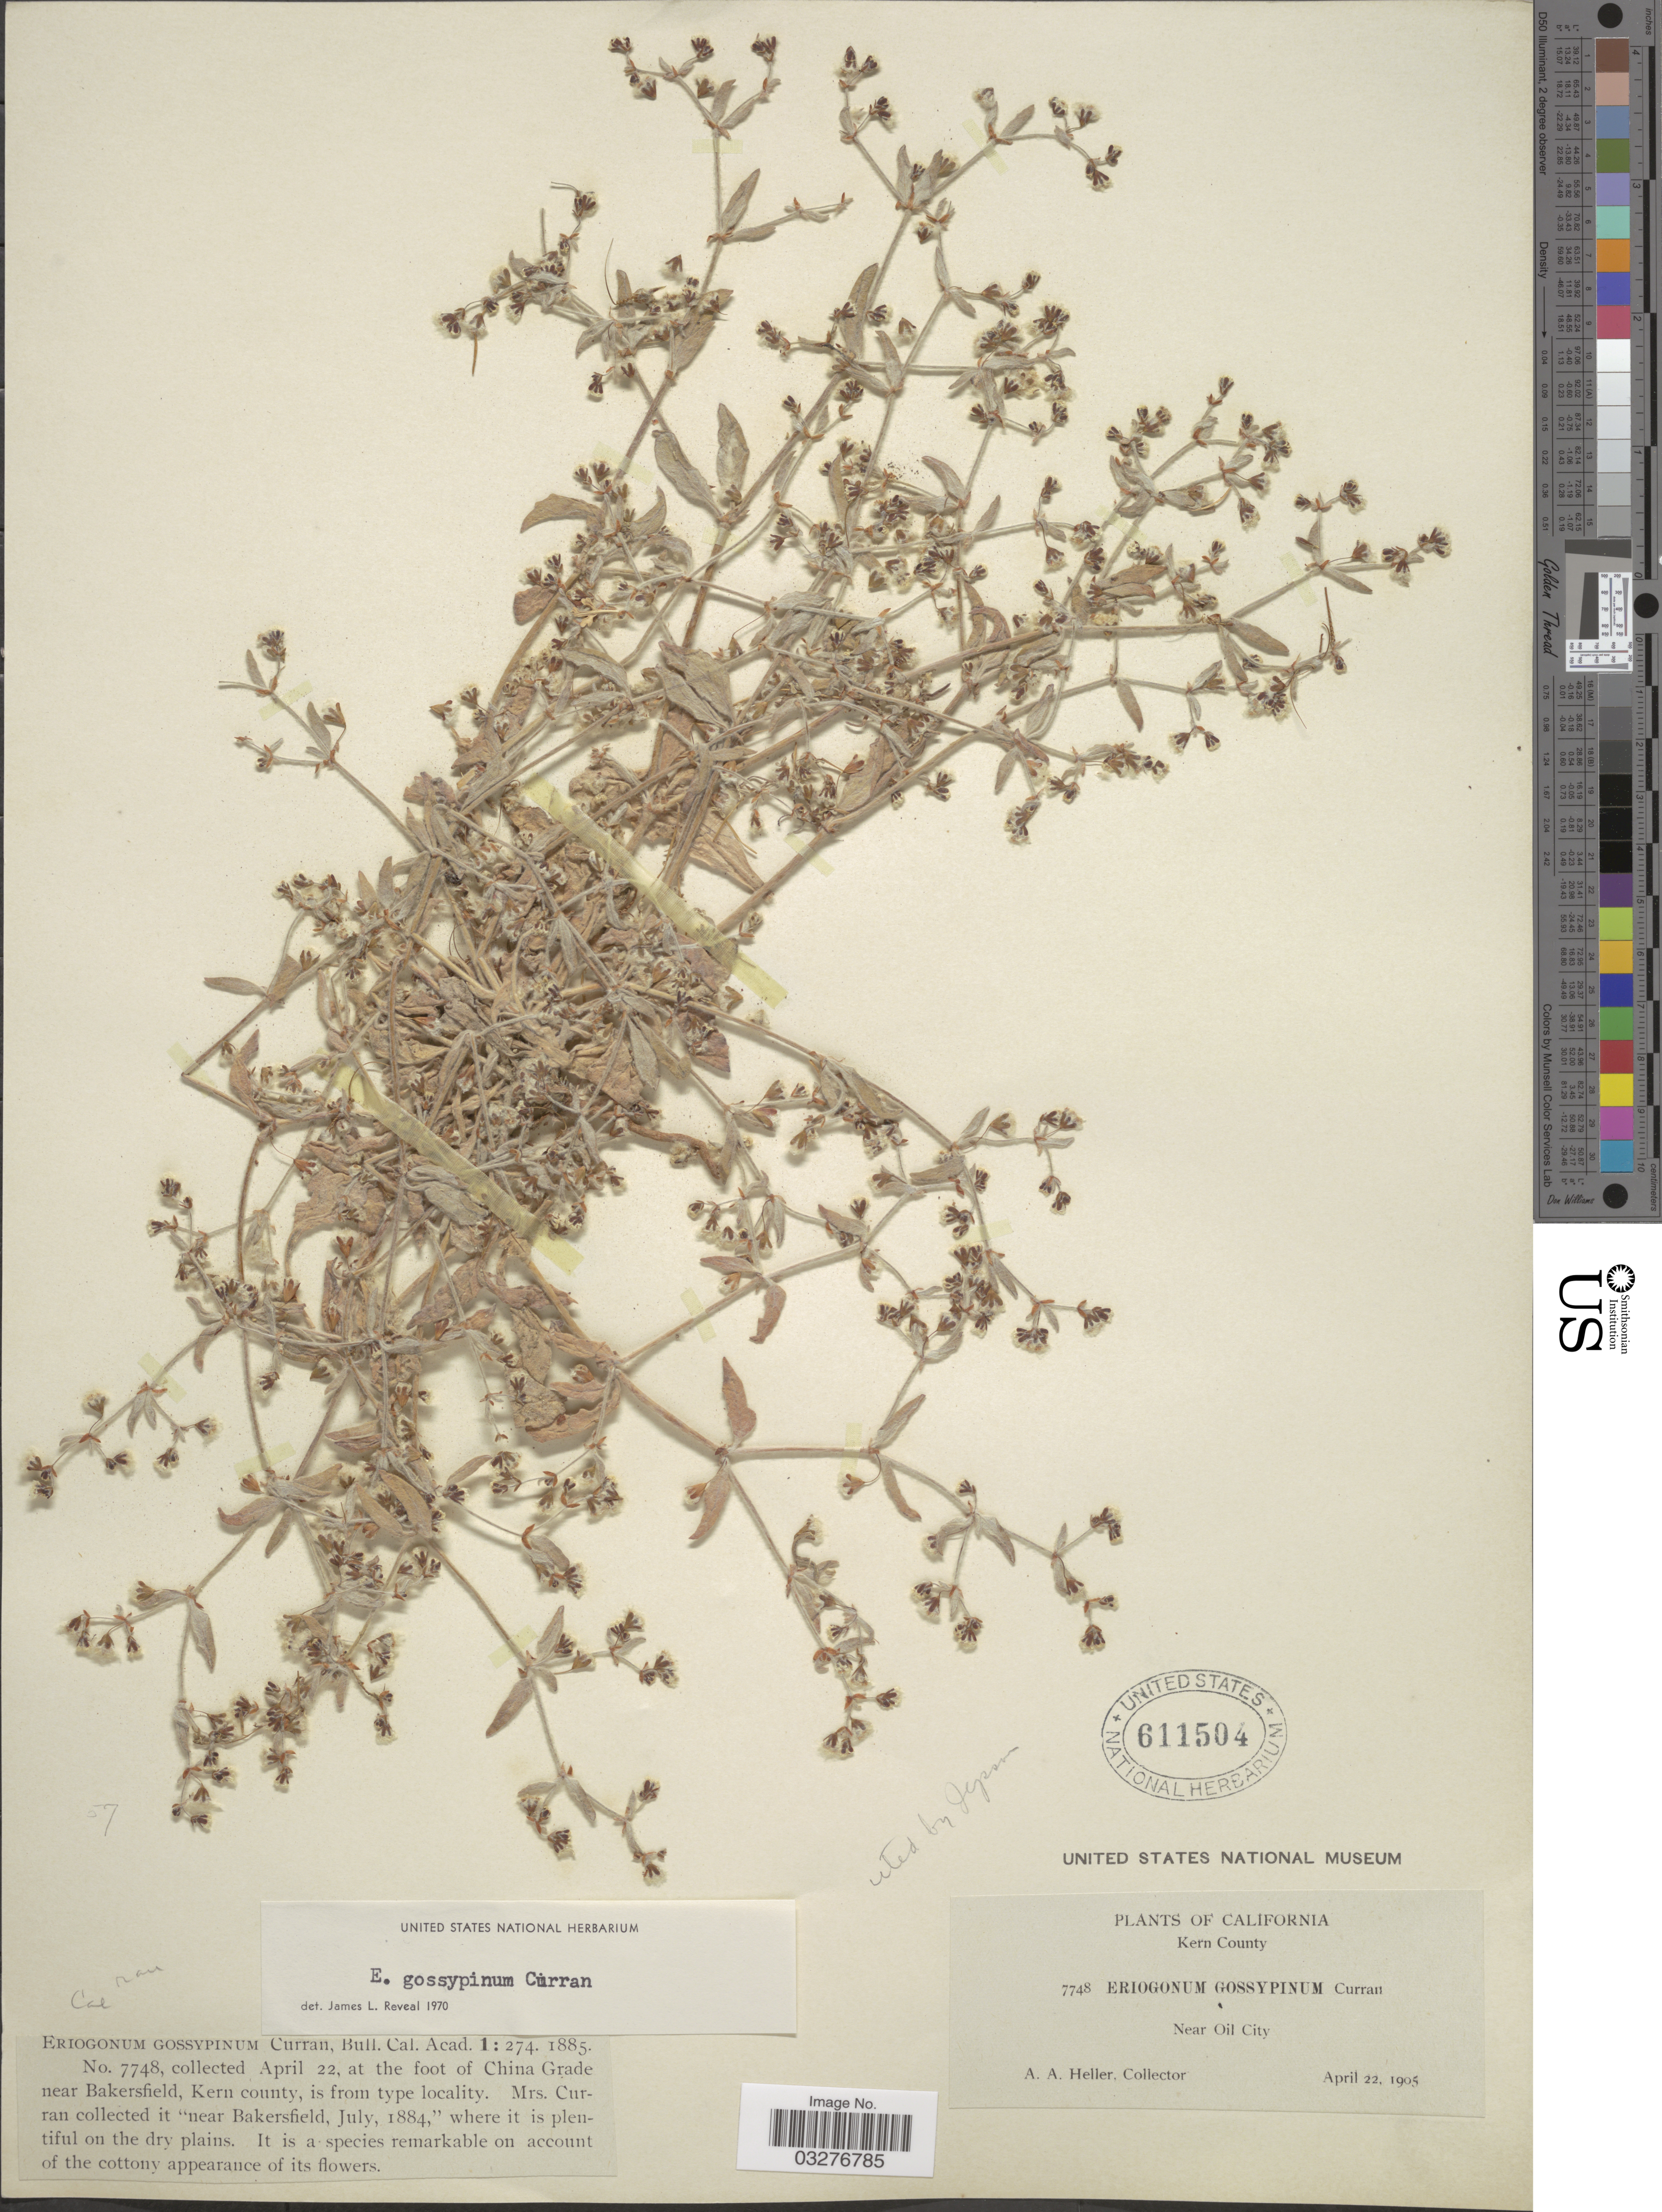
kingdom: Plantae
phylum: Tracheophyta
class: Magnoliopsida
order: Caryophyllales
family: Polygonaceae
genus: Eriogonum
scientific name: Eriogonum gossypinum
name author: Curran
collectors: A. A. Heller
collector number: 7748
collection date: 1905-04-22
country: United States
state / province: California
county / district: Kern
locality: Kern County. Near Oil City. At the foot of China Grade near Bakersfield.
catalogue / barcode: US 611504